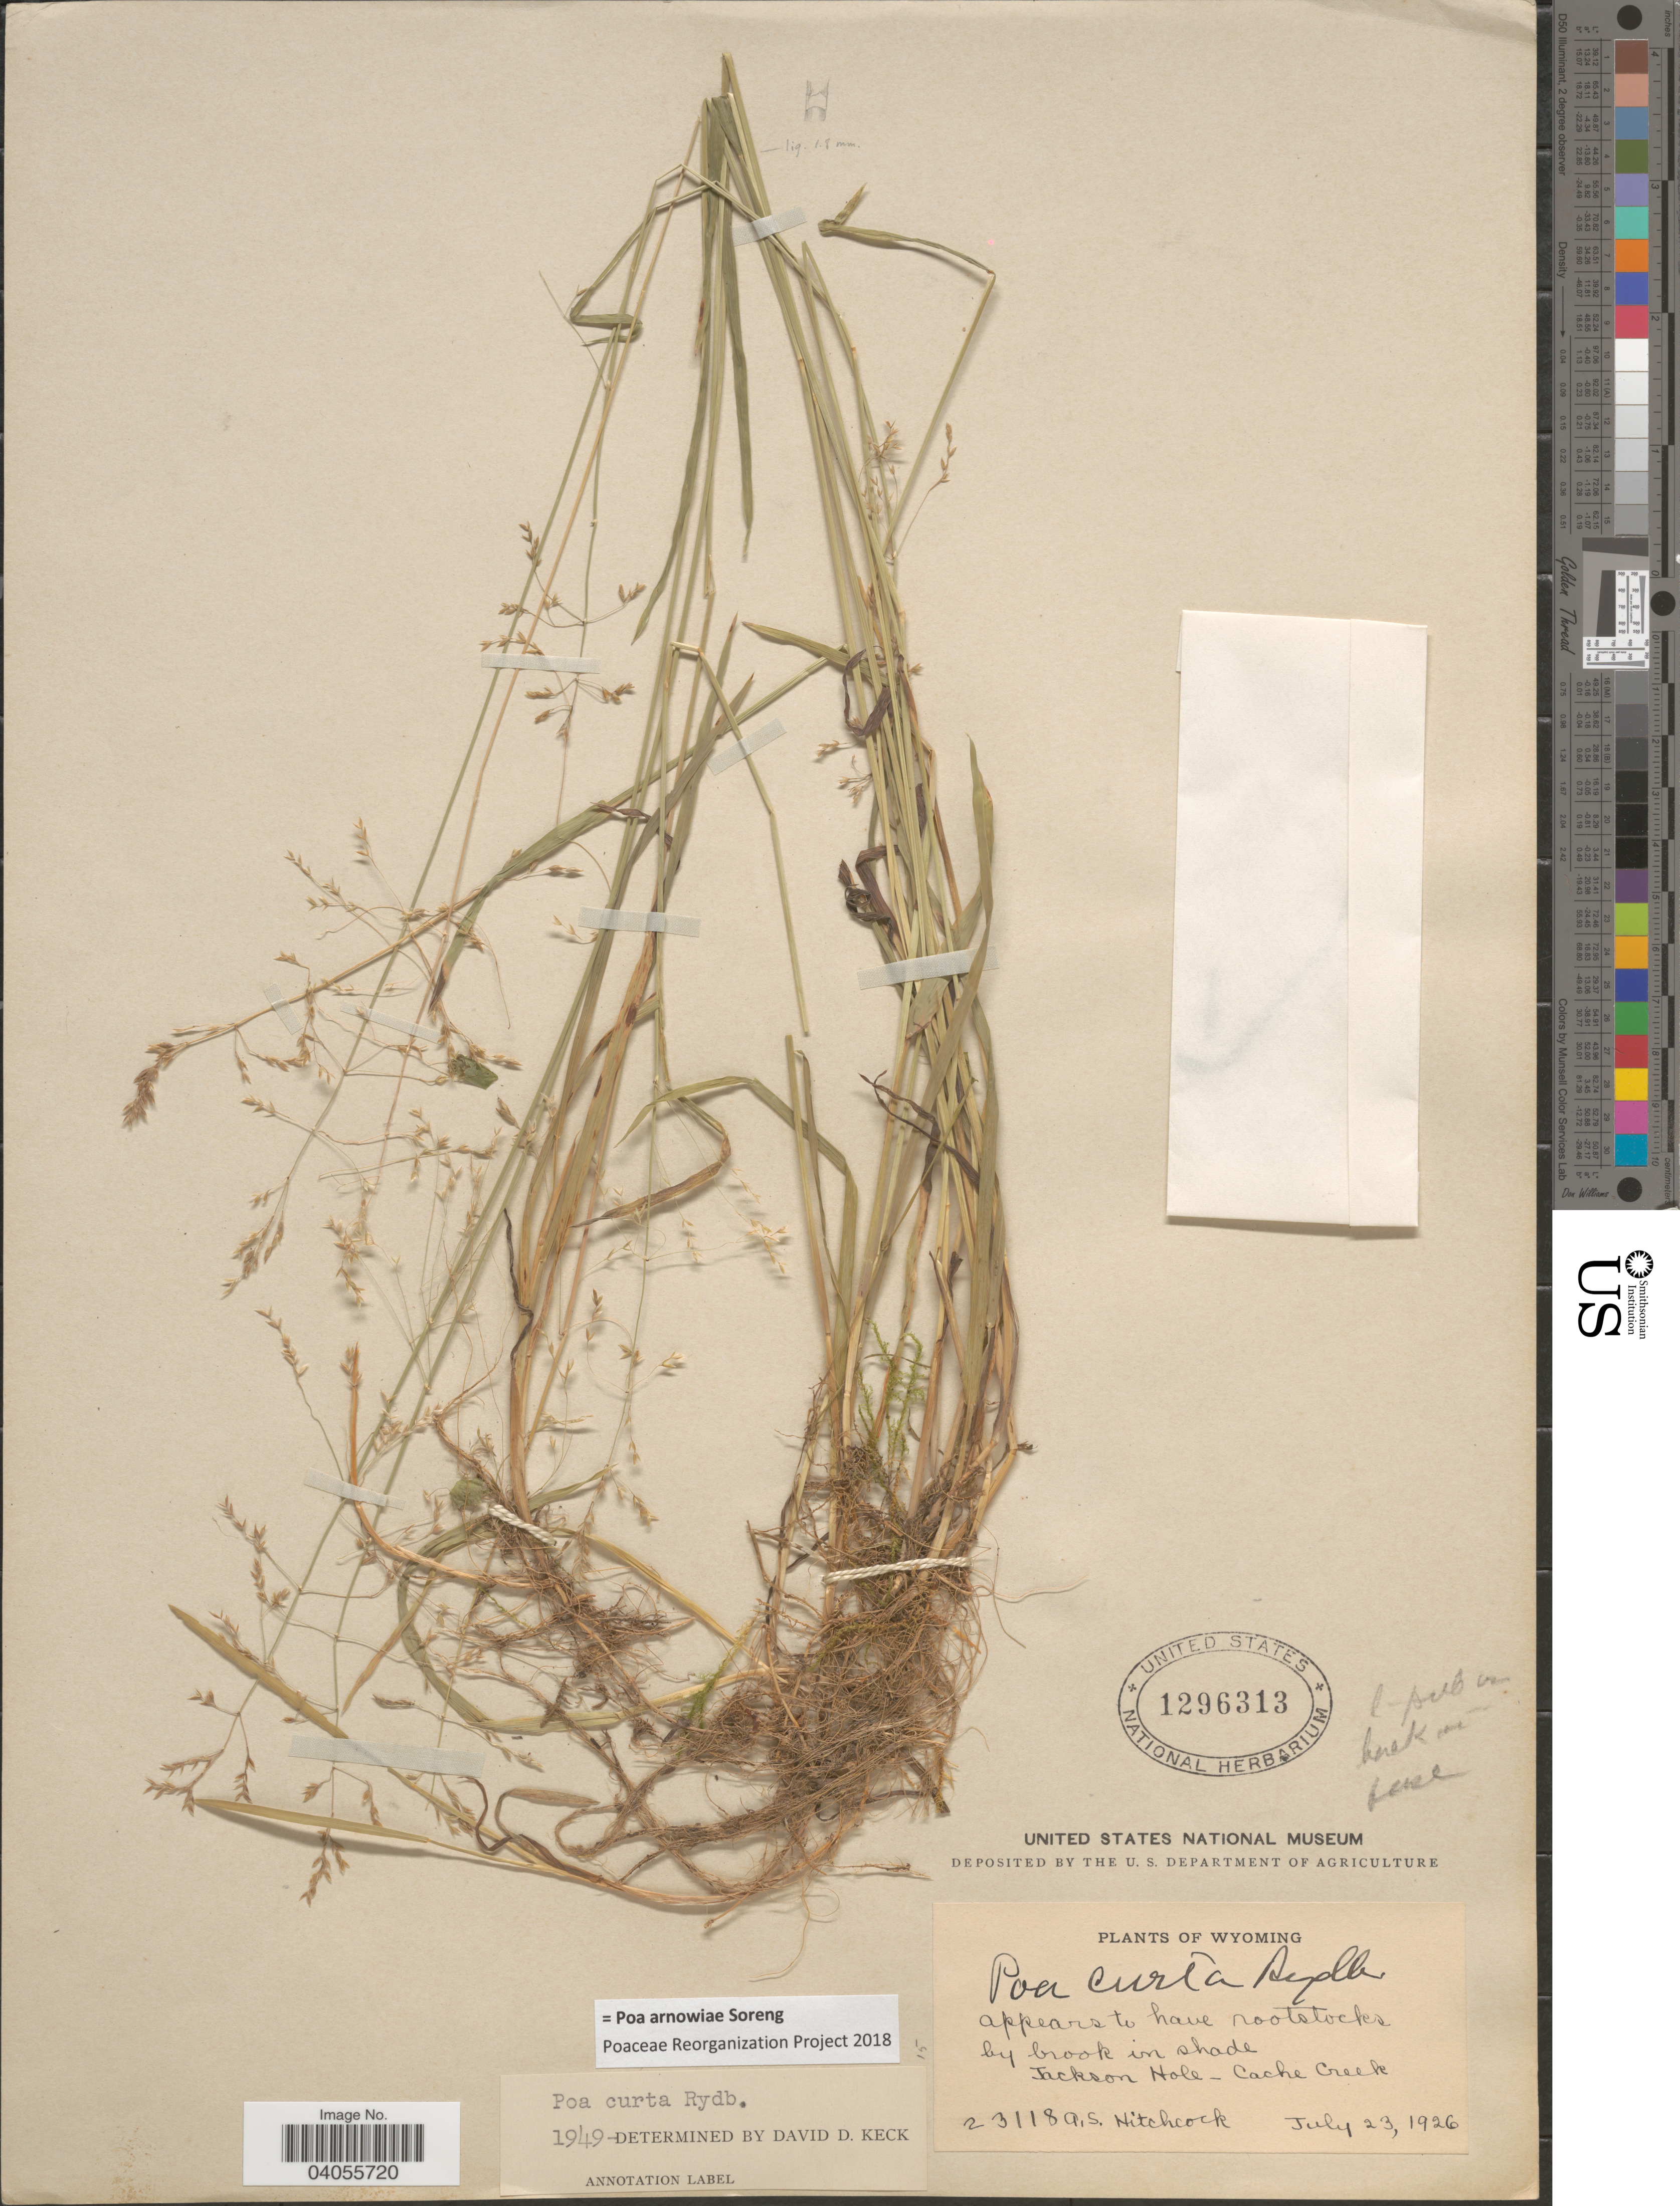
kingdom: Plantae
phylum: Tracheophyta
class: Liliopsida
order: Poales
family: Poaceae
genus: Poa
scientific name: Poa arnowiae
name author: Soreng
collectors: A. S. Hitchcock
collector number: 23118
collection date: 1926-07-23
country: United States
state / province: Wyoming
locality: Jackson Hole - Cache Creek.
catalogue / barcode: US 1296313